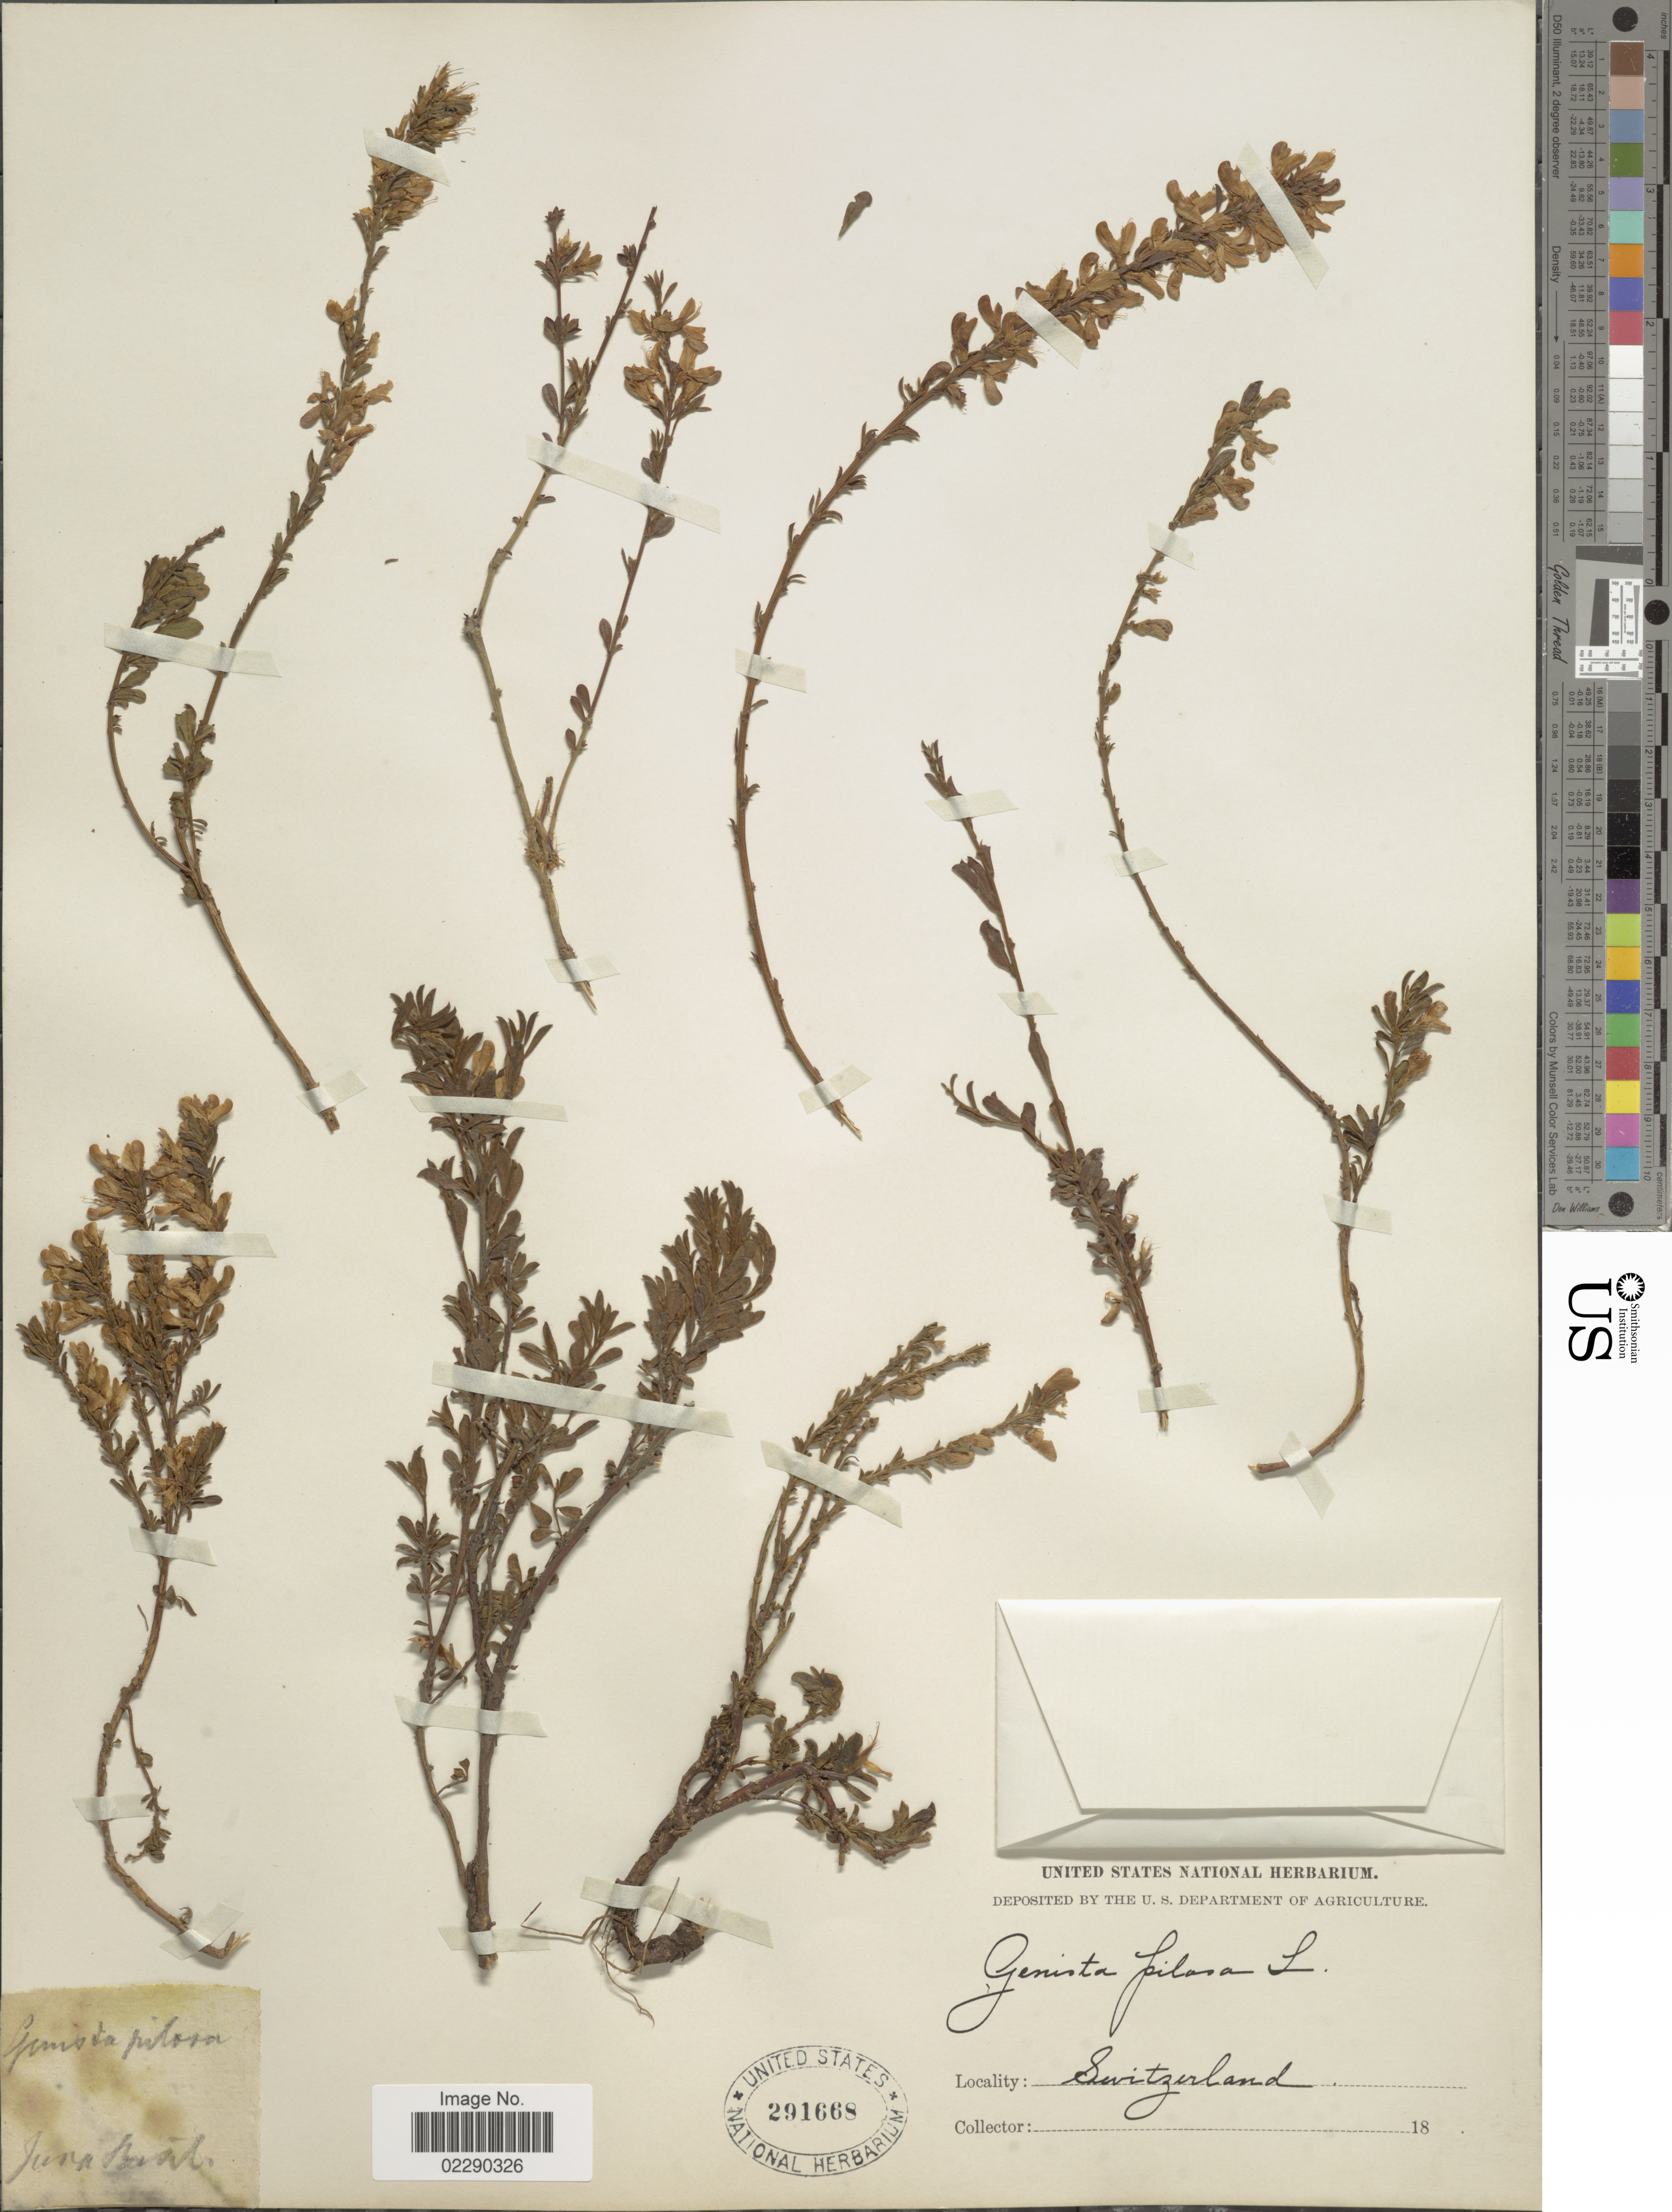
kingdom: Plantae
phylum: Tracheophyta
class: Magnoliopsida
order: Fabales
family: Fabaceae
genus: Genista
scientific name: Genista pilosa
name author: L.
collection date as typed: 18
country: Switzerland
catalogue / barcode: US 291668